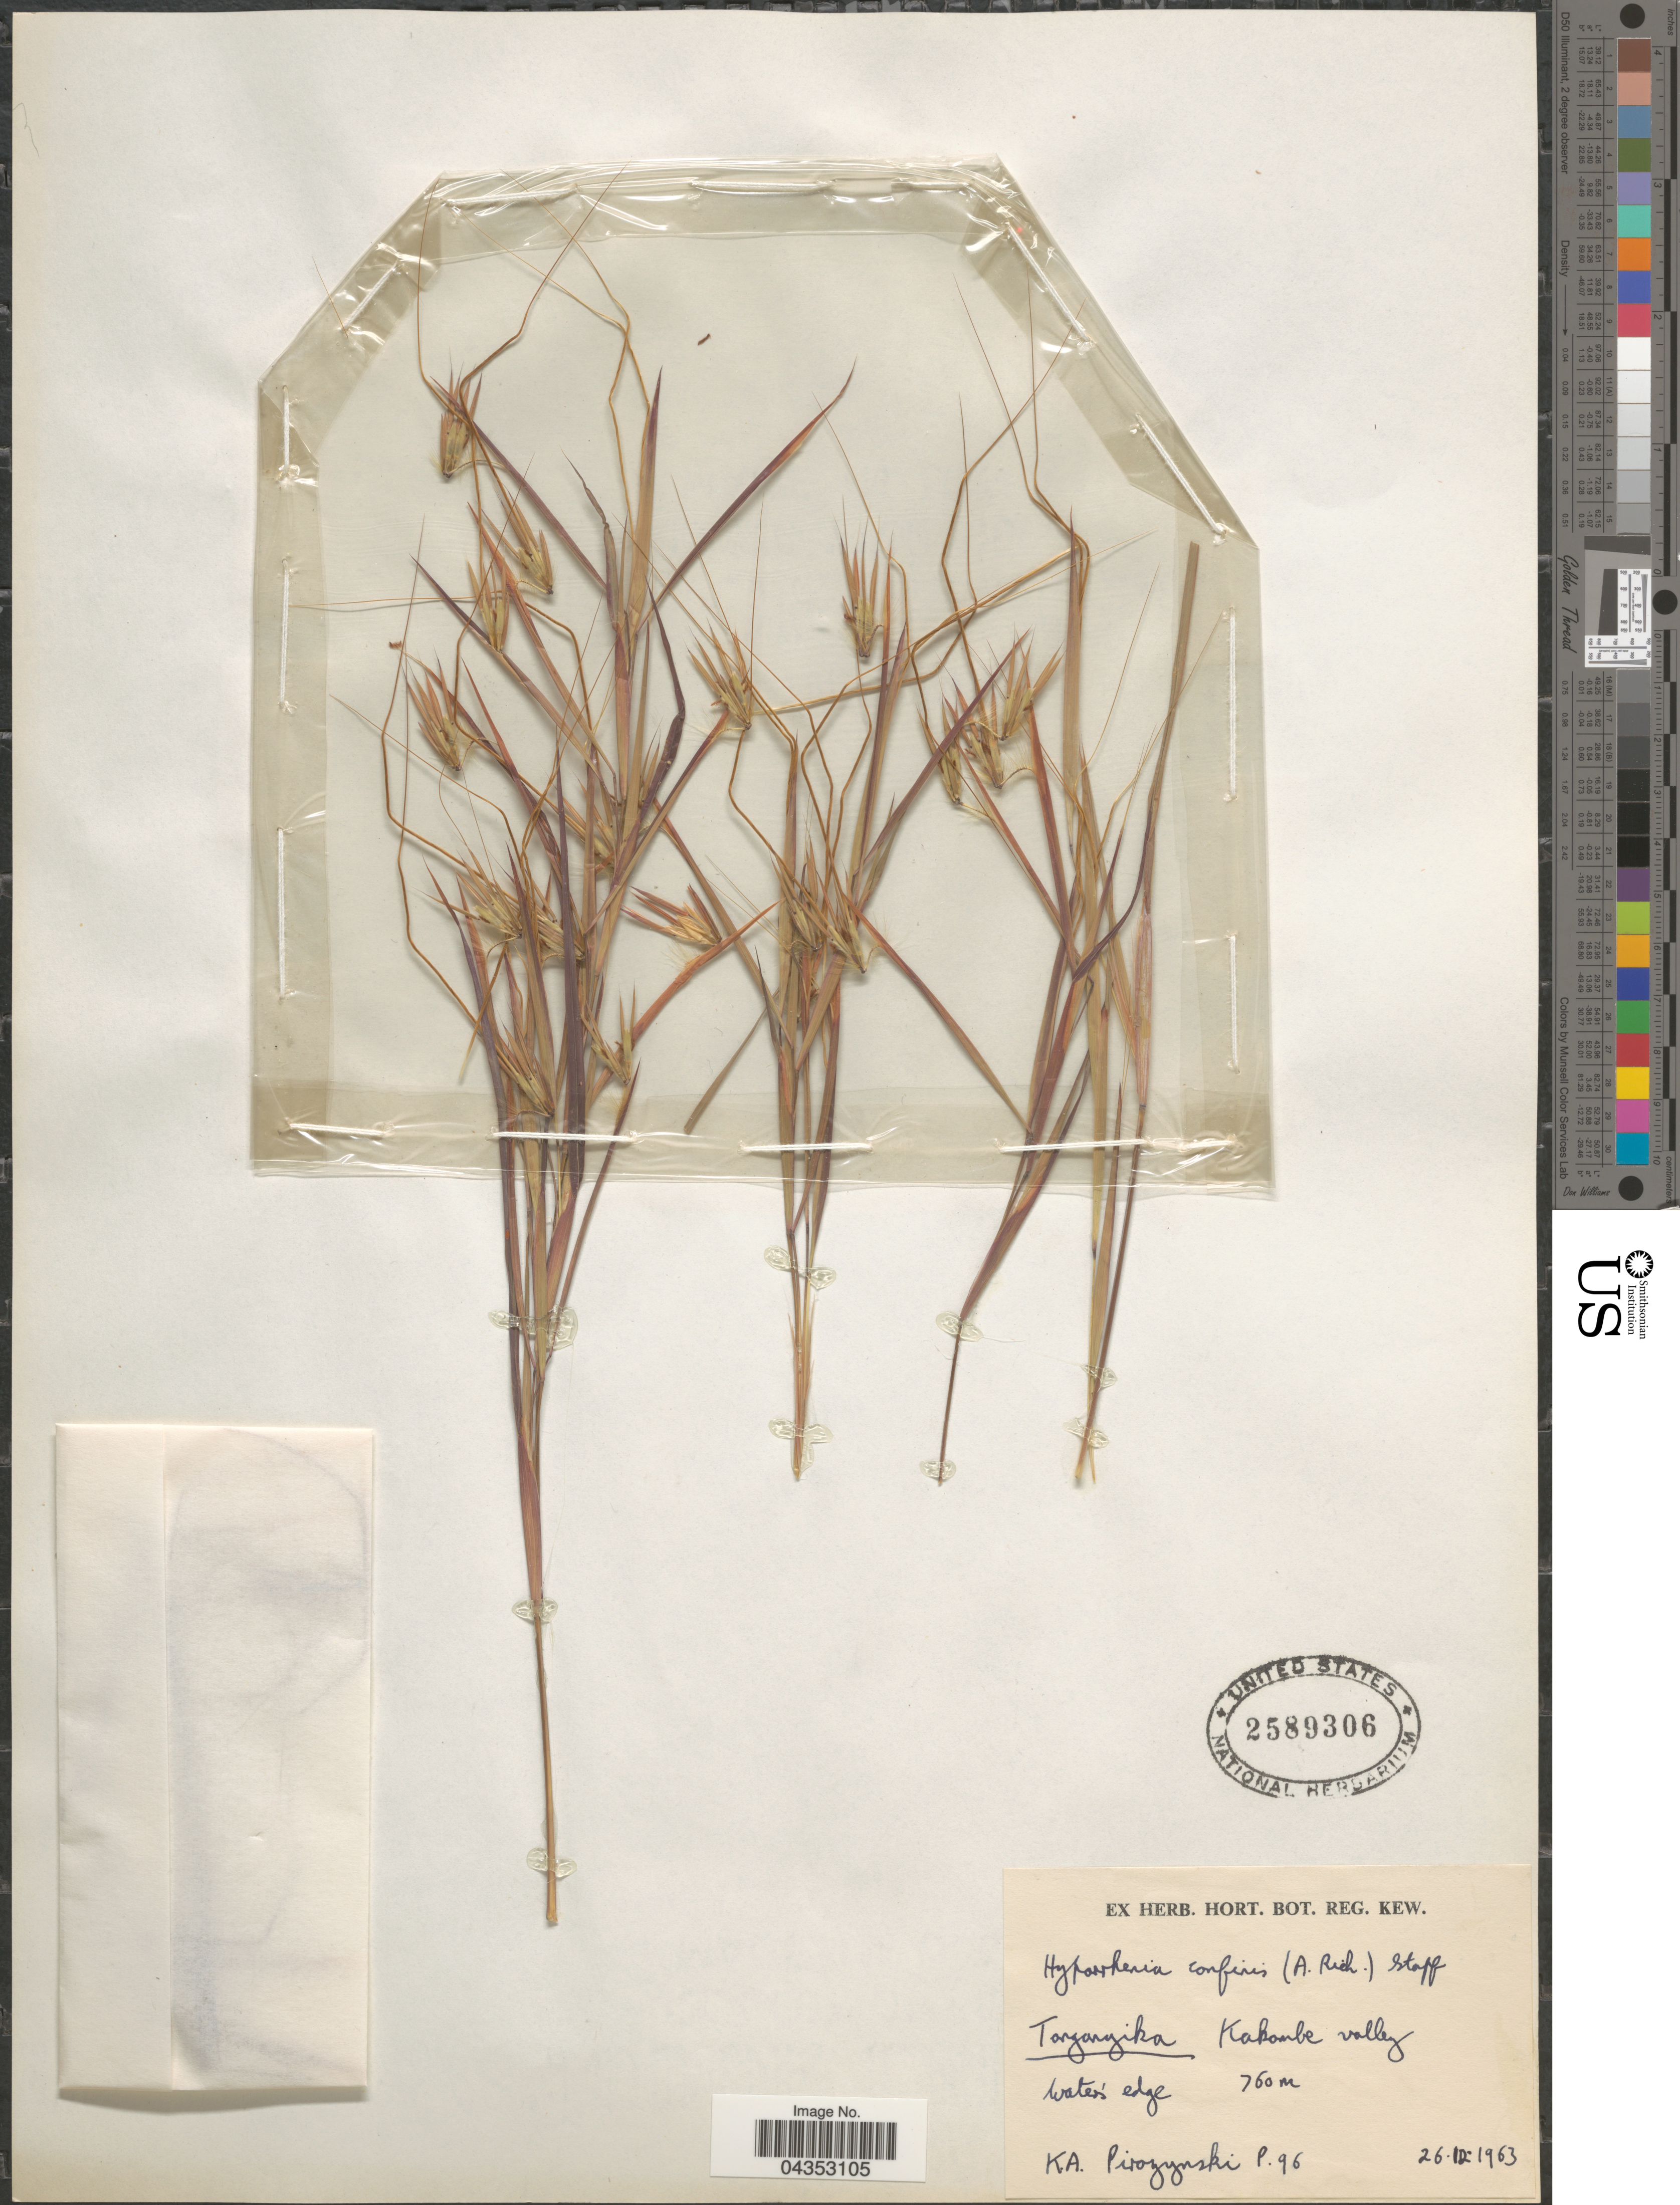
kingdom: Plantae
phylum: Tracheophyta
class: Liliopsida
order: Poales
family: Poaceae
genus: Hyparrhenia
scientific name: Hyparrhenia confinis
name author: (Hochst. ex A. Rich.) Andersson ex Stapf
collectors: K. Pirozynski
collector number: P96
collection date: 1963-12-26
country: Tanzania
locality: Tanganyika. Kakombe Valley. Water's edge.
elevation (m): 760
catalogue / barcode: US 2589306